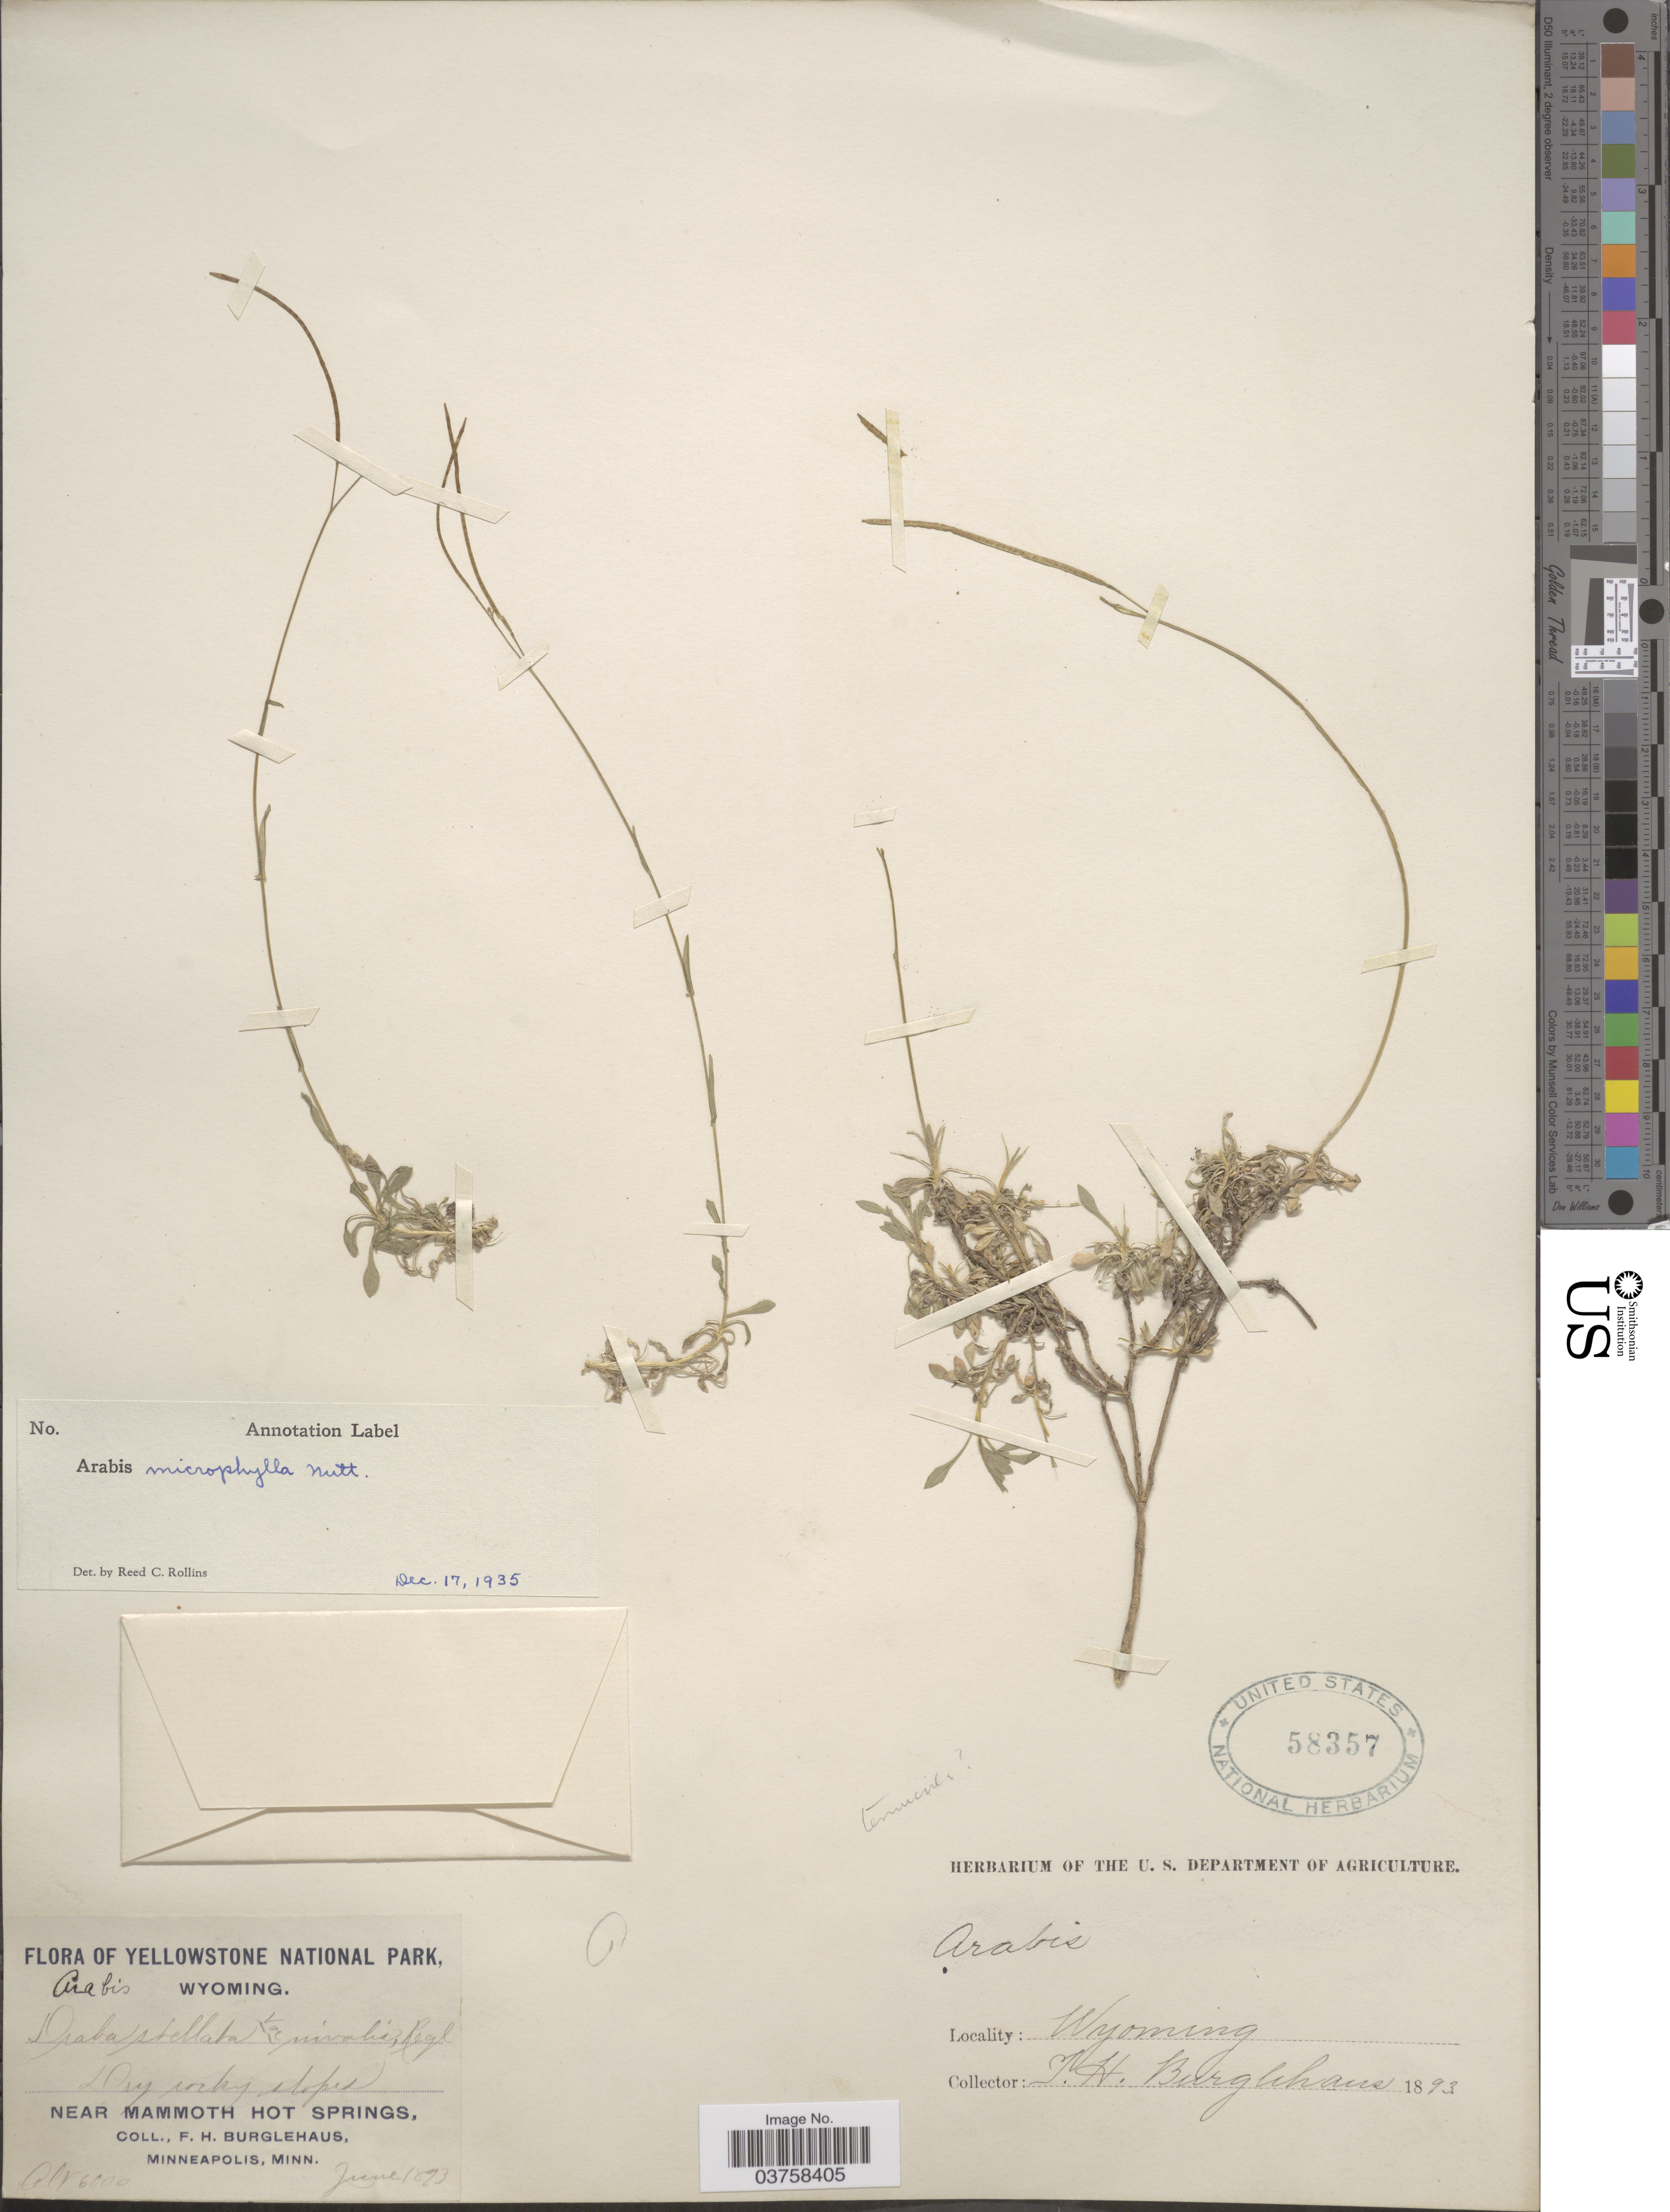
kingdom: Plantae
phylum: Tracheophyta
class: Magnoliopsida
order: Brassicales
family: Brassicaceae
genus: Arabis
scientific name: Arabis microphylla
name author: Nutt.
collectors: F. Burglehaus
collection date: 1893-06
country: United States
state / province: Wyoming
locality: Yellowstone National Park. Near Mammoth Hot Springs.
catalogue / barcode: US 58357